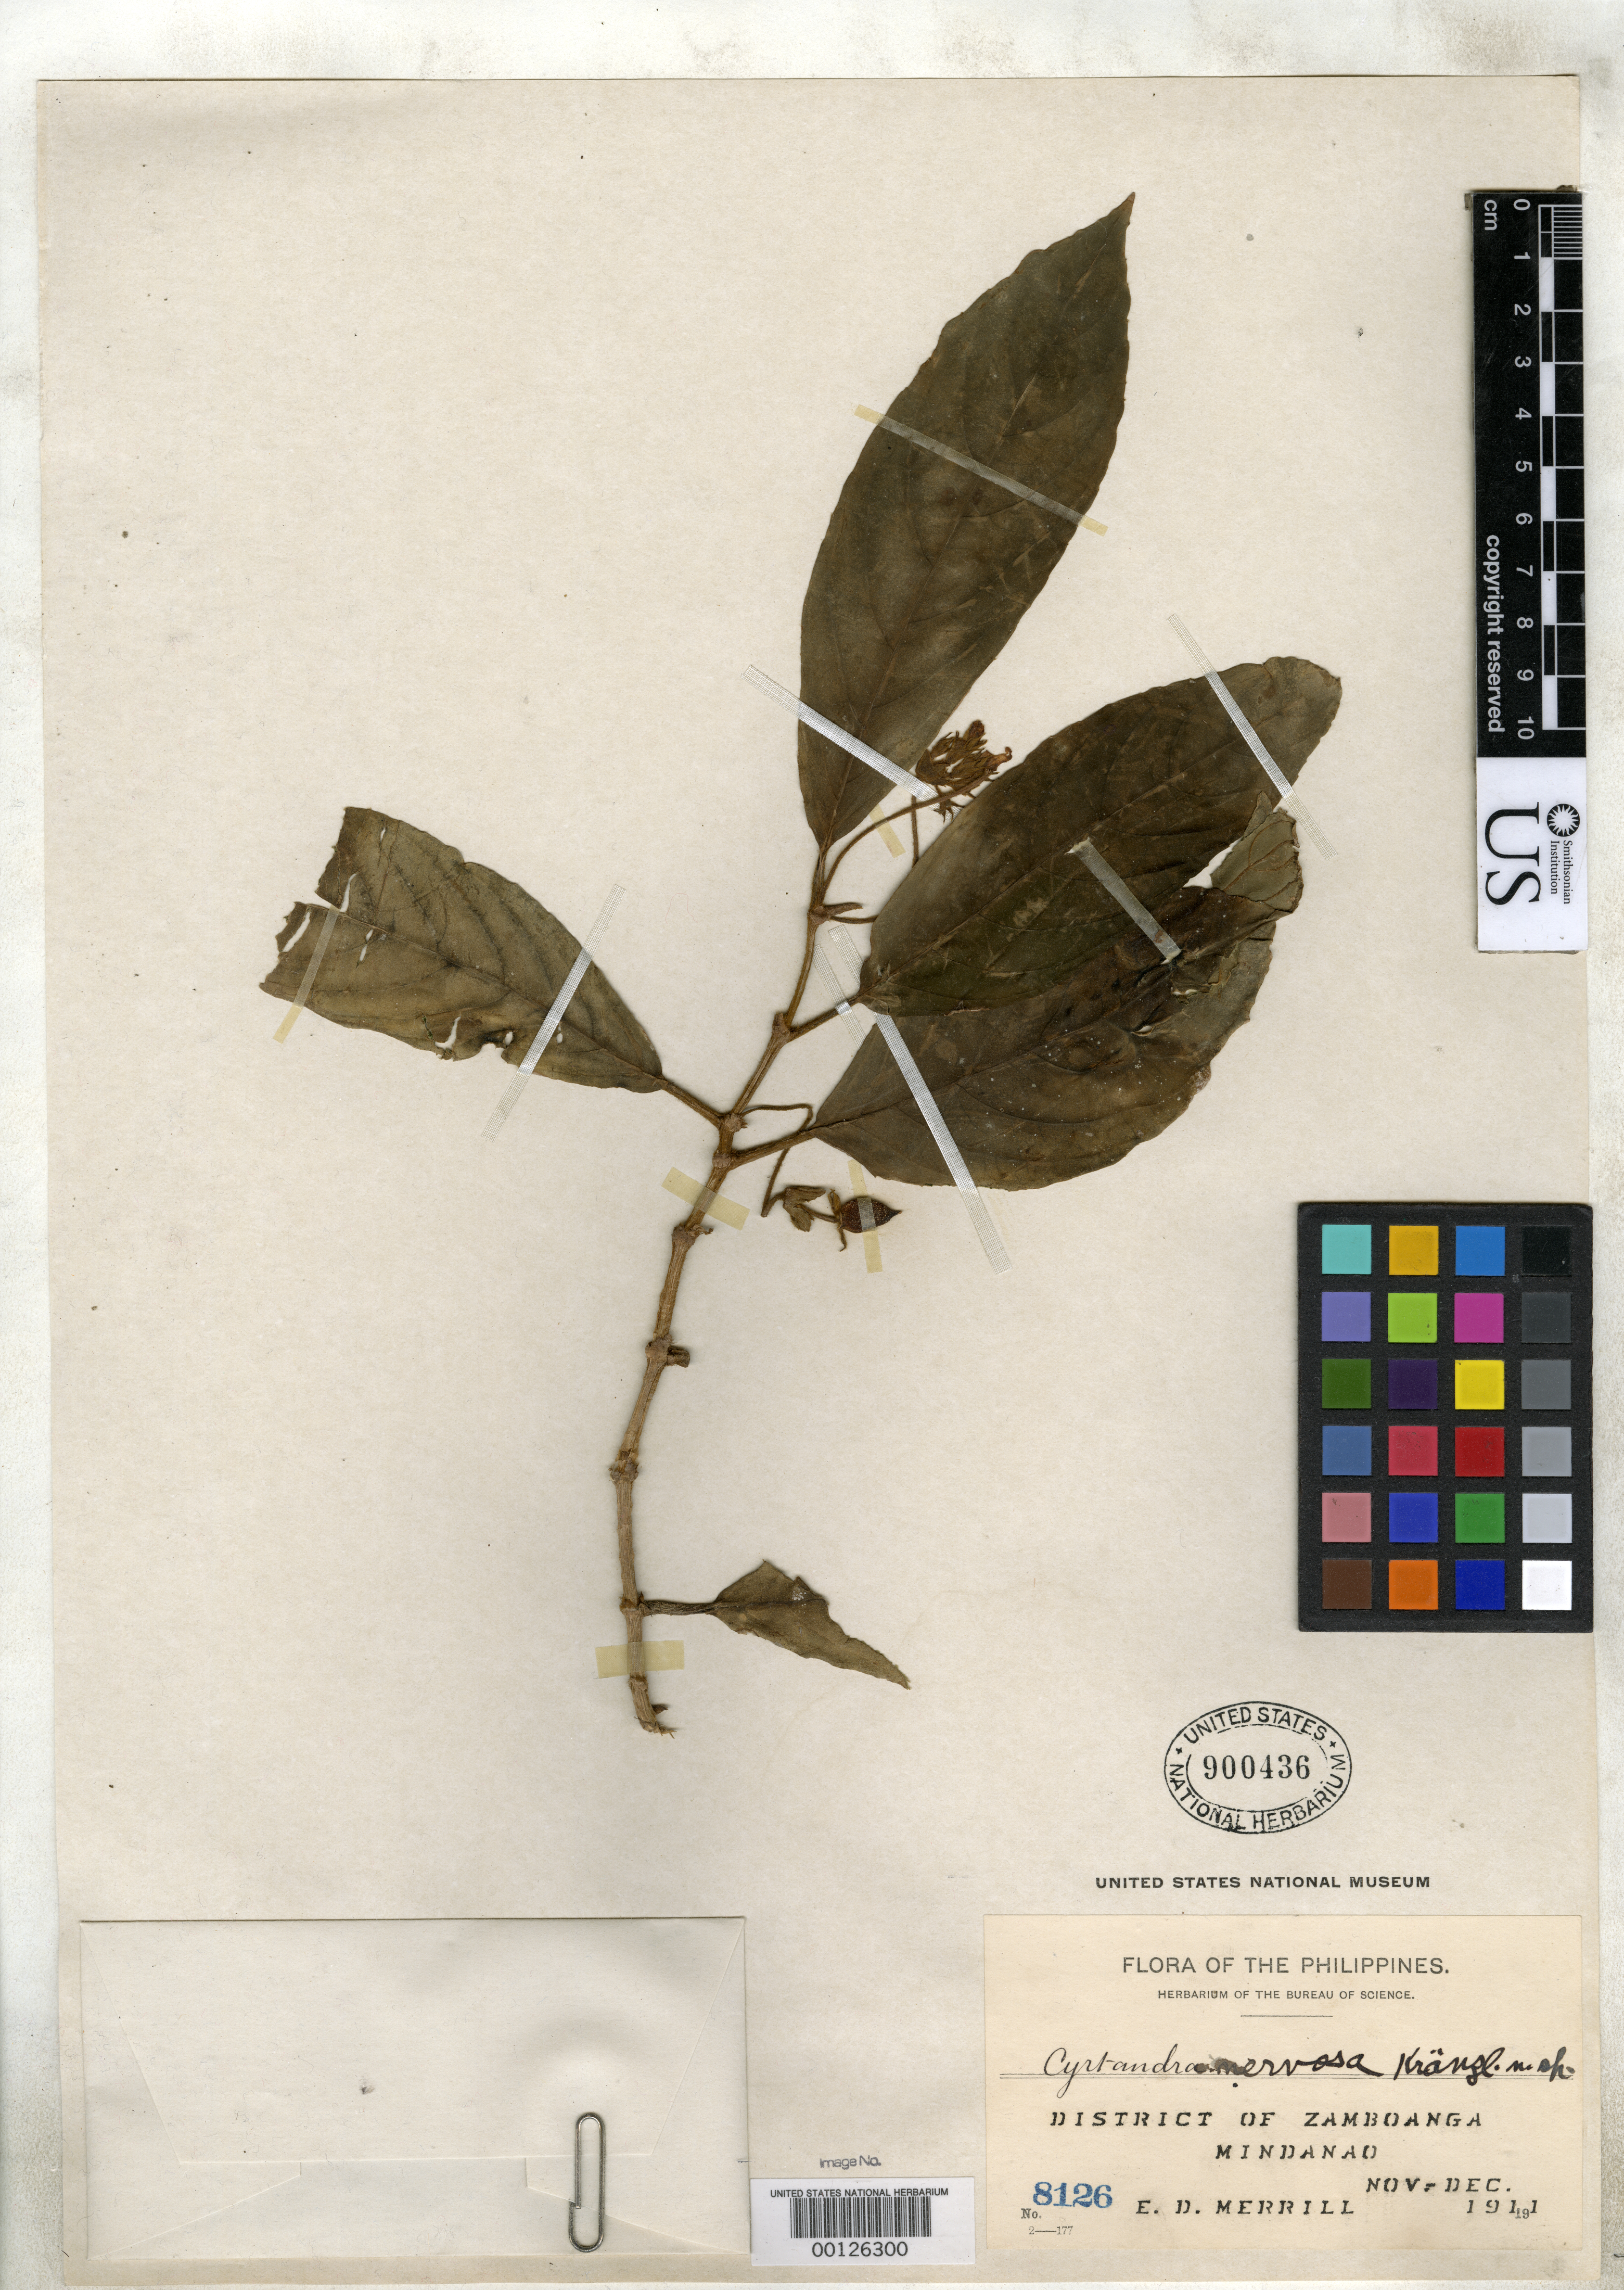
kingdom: Plantae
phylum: Tracheophyta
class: Magnoliopsida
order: Lamiales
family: Gesneriaceae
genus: Cyrtandra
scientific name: Cyrtandra nervosa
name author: Kraenzl.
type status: Isolectotype; Type Collection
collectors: E. D. Merrill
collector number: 8126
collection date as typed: Nov 1911 to -- Dec 1911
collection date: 1911-11/1911-12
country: Philippines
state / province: Zamboanga Peninsula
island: Mindanao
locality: Sax River Mountains.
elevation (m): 800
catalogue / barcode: US 900436